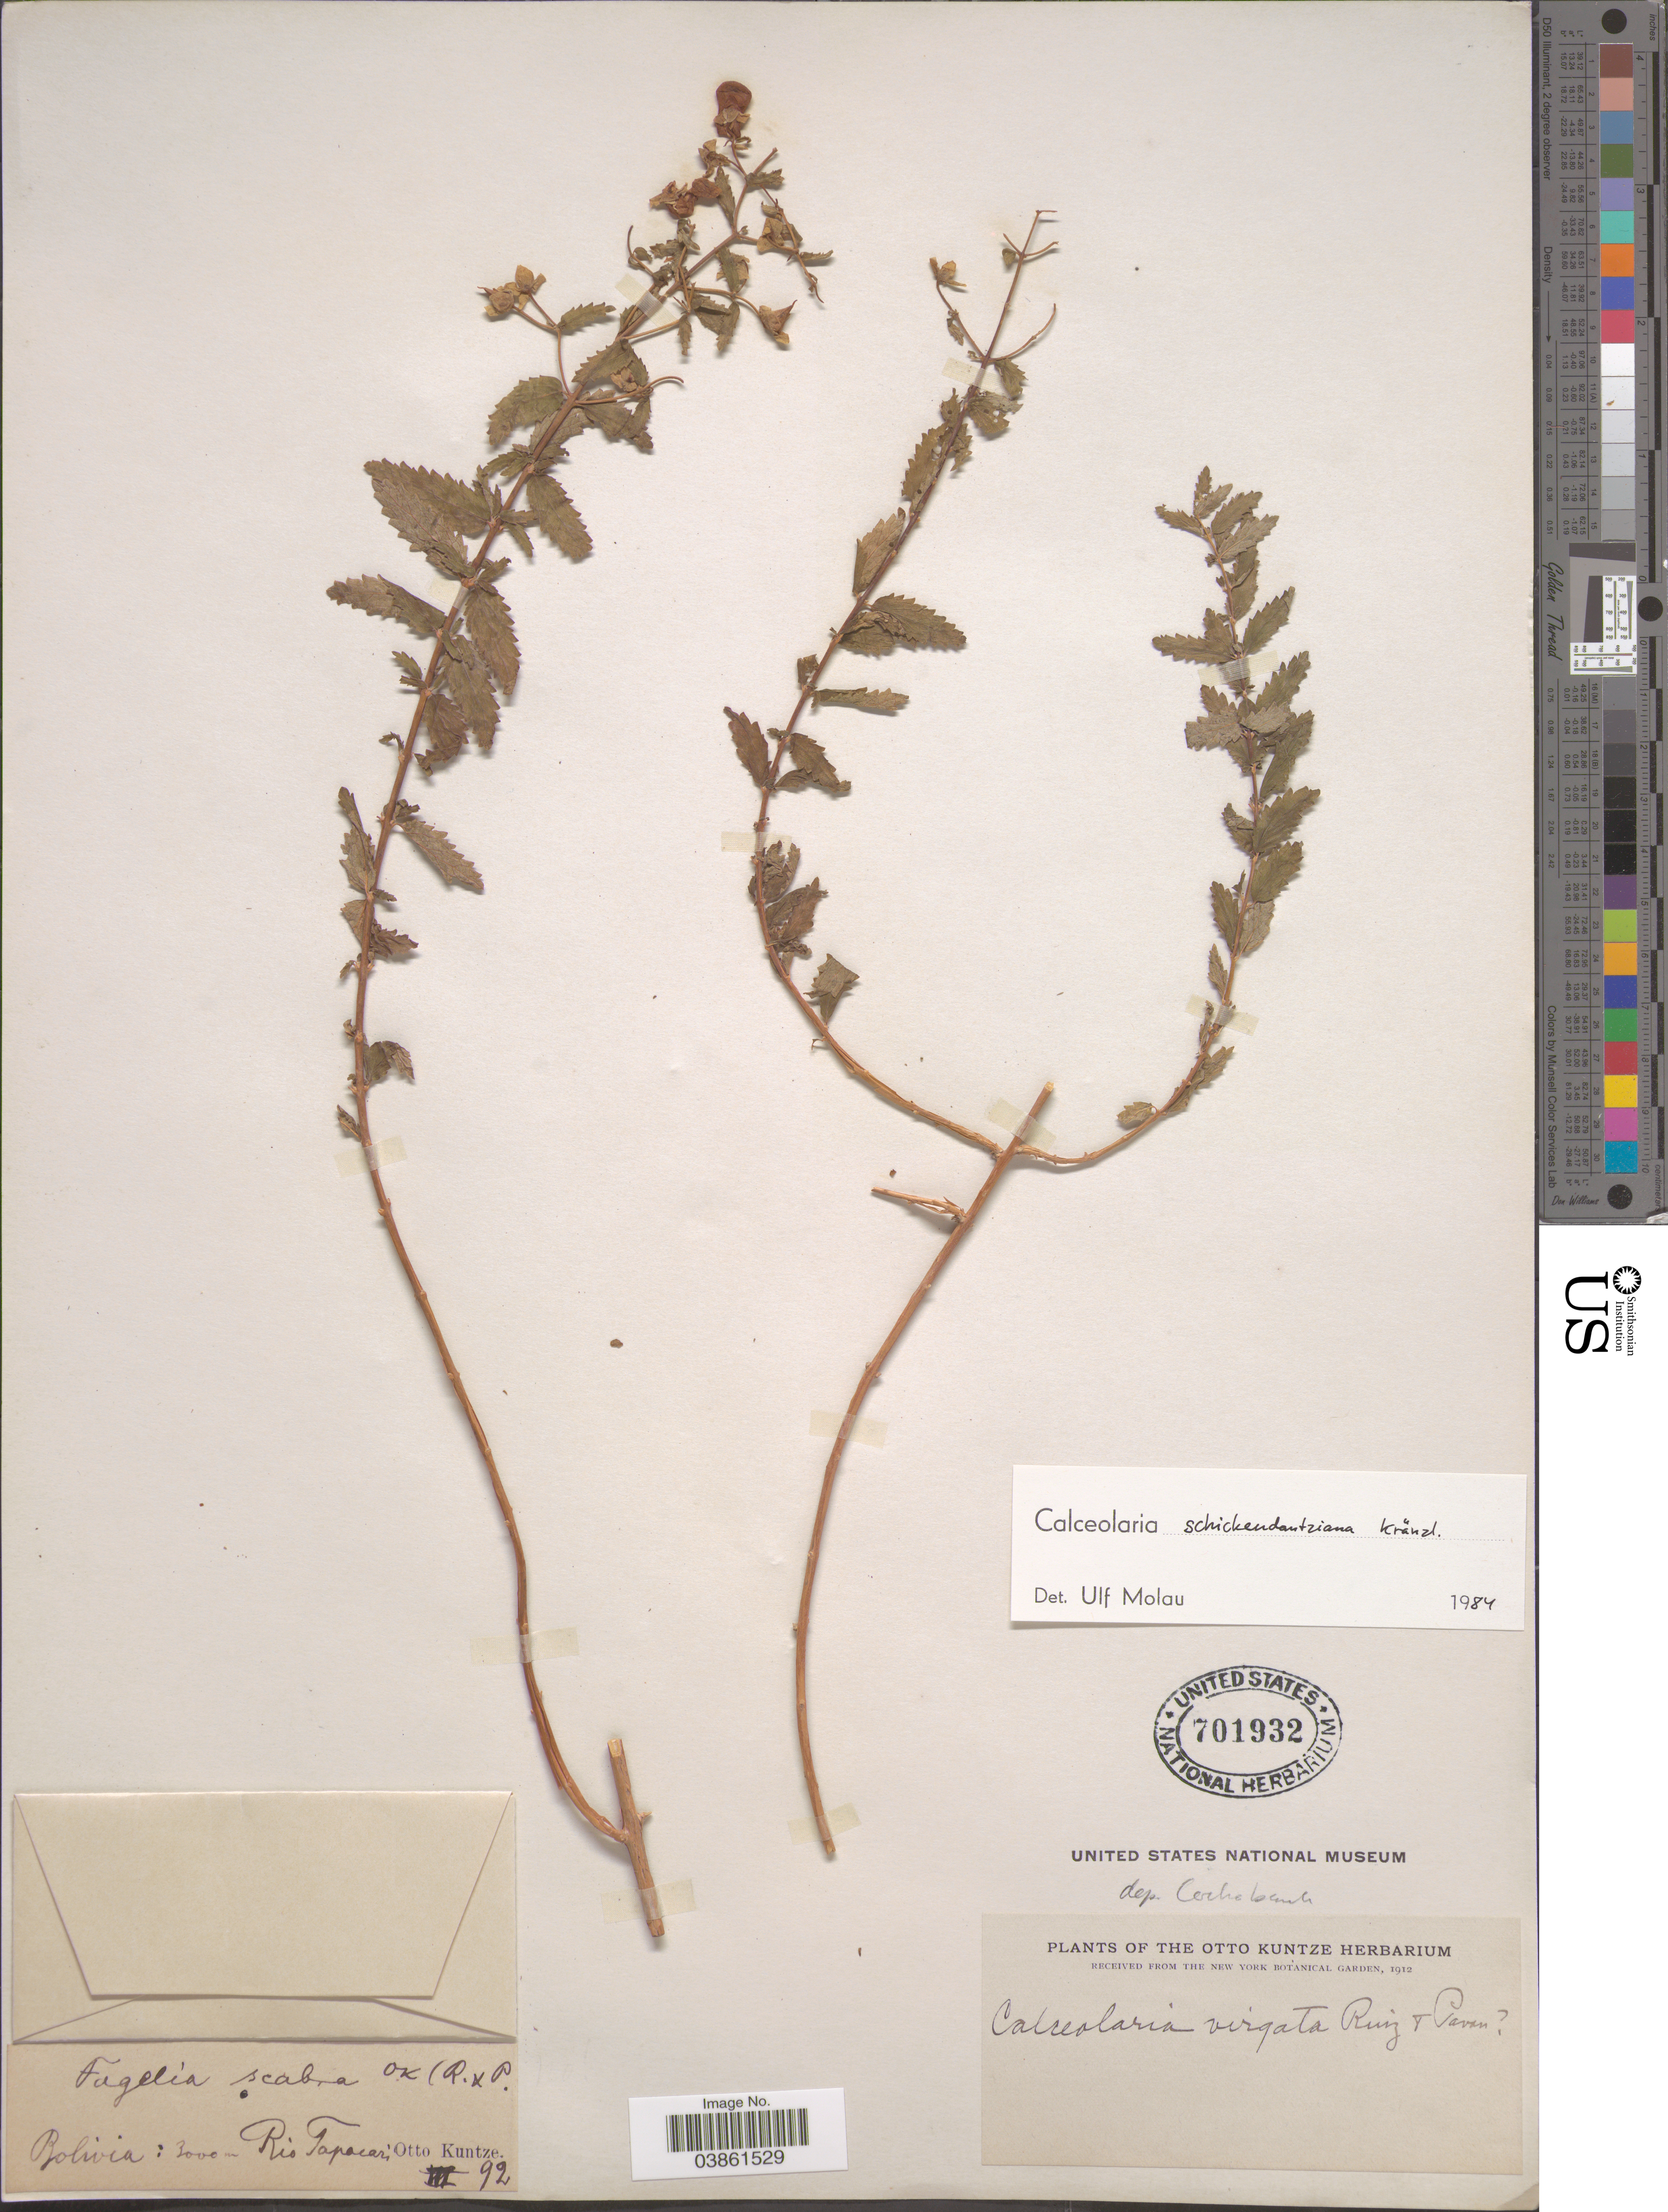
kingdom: Plantae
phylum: Tracheophyta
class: Magnoliopsida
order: Lamiales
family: Calceolariaceae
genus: Calceolaria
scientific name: Calceolaria schickendantziana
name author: Kraenzl.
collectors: C.E.O. Kuntze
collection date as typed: Transcribed d/m/y: /3/92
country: Bolivia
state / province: Cochabamba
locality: Dep. Cochabamba. Rio Tapacari.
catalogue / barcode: US 701932